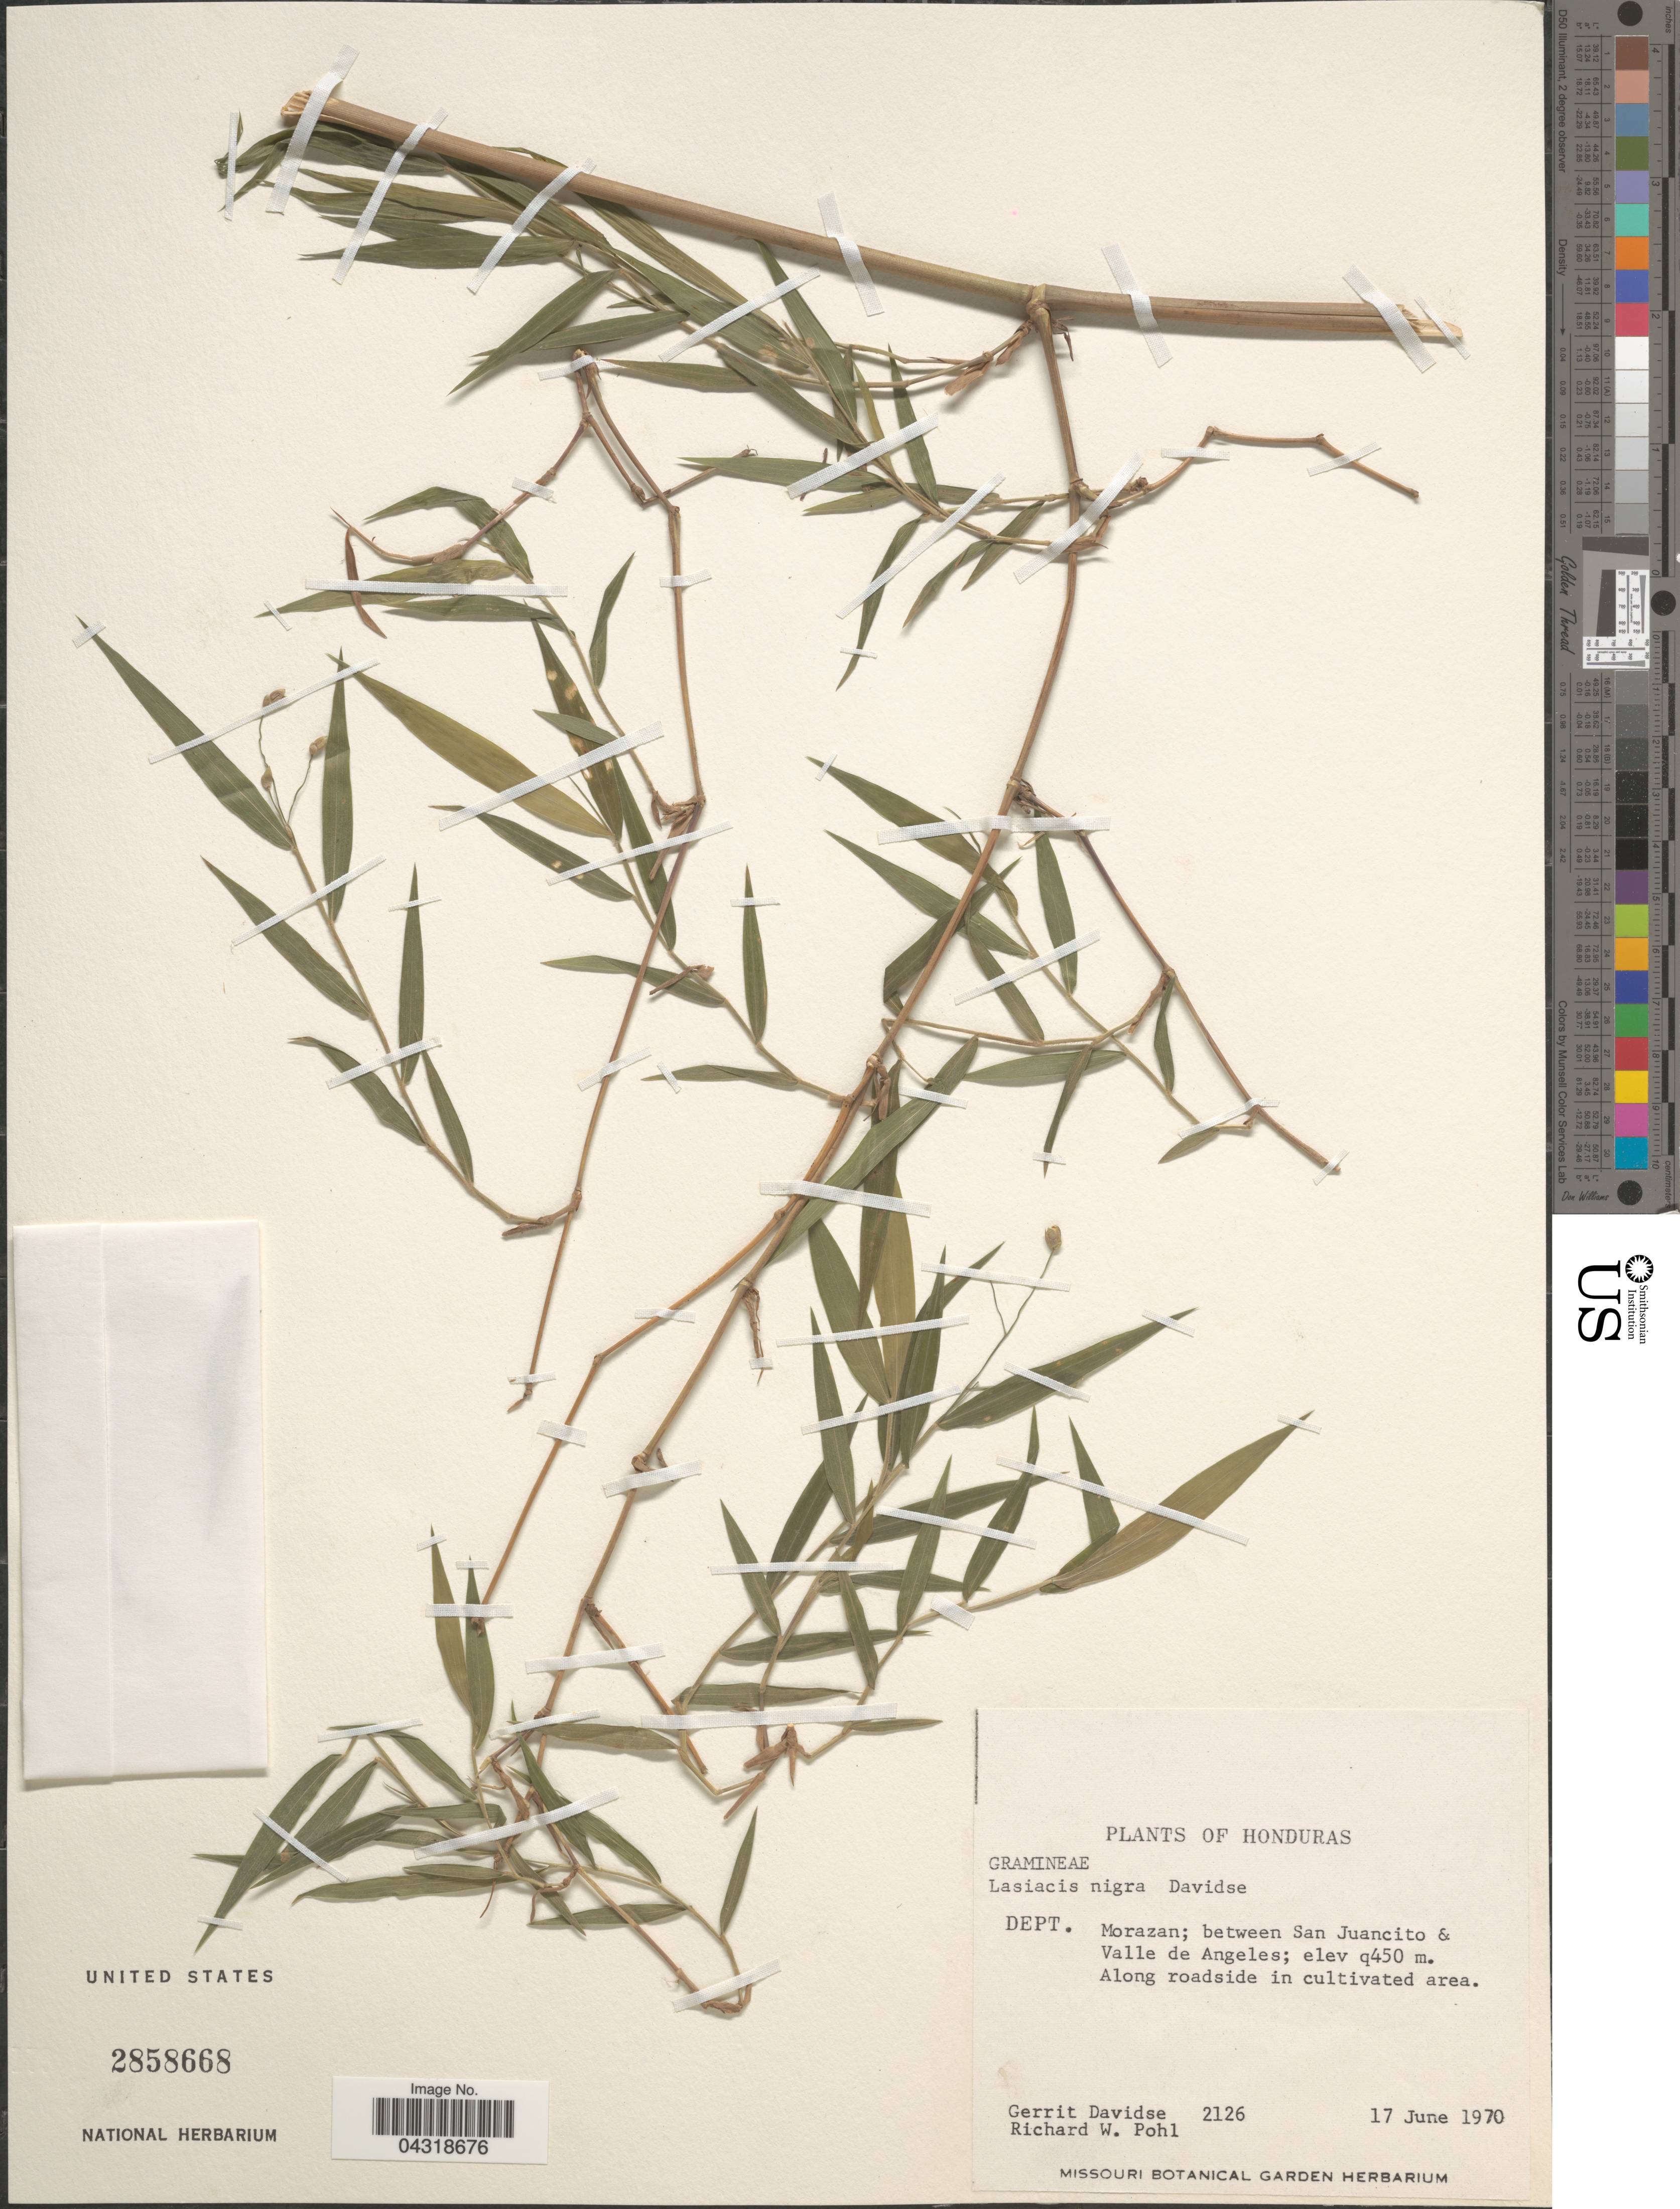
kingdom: Plantae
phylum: Tracheophyta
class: Liliopsida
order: Poales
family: Poaceae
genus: Lasiacis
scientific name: Lasiacis nigra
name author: Davidse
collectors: G. Davidse & R. W. Pohl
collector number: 2126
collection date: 1970-06-17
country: Honduras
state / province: Fco. Morazán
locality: Dept. Morazan; between San Juancito & Valle de Angeles.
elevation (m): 450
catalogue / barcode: US 2858668